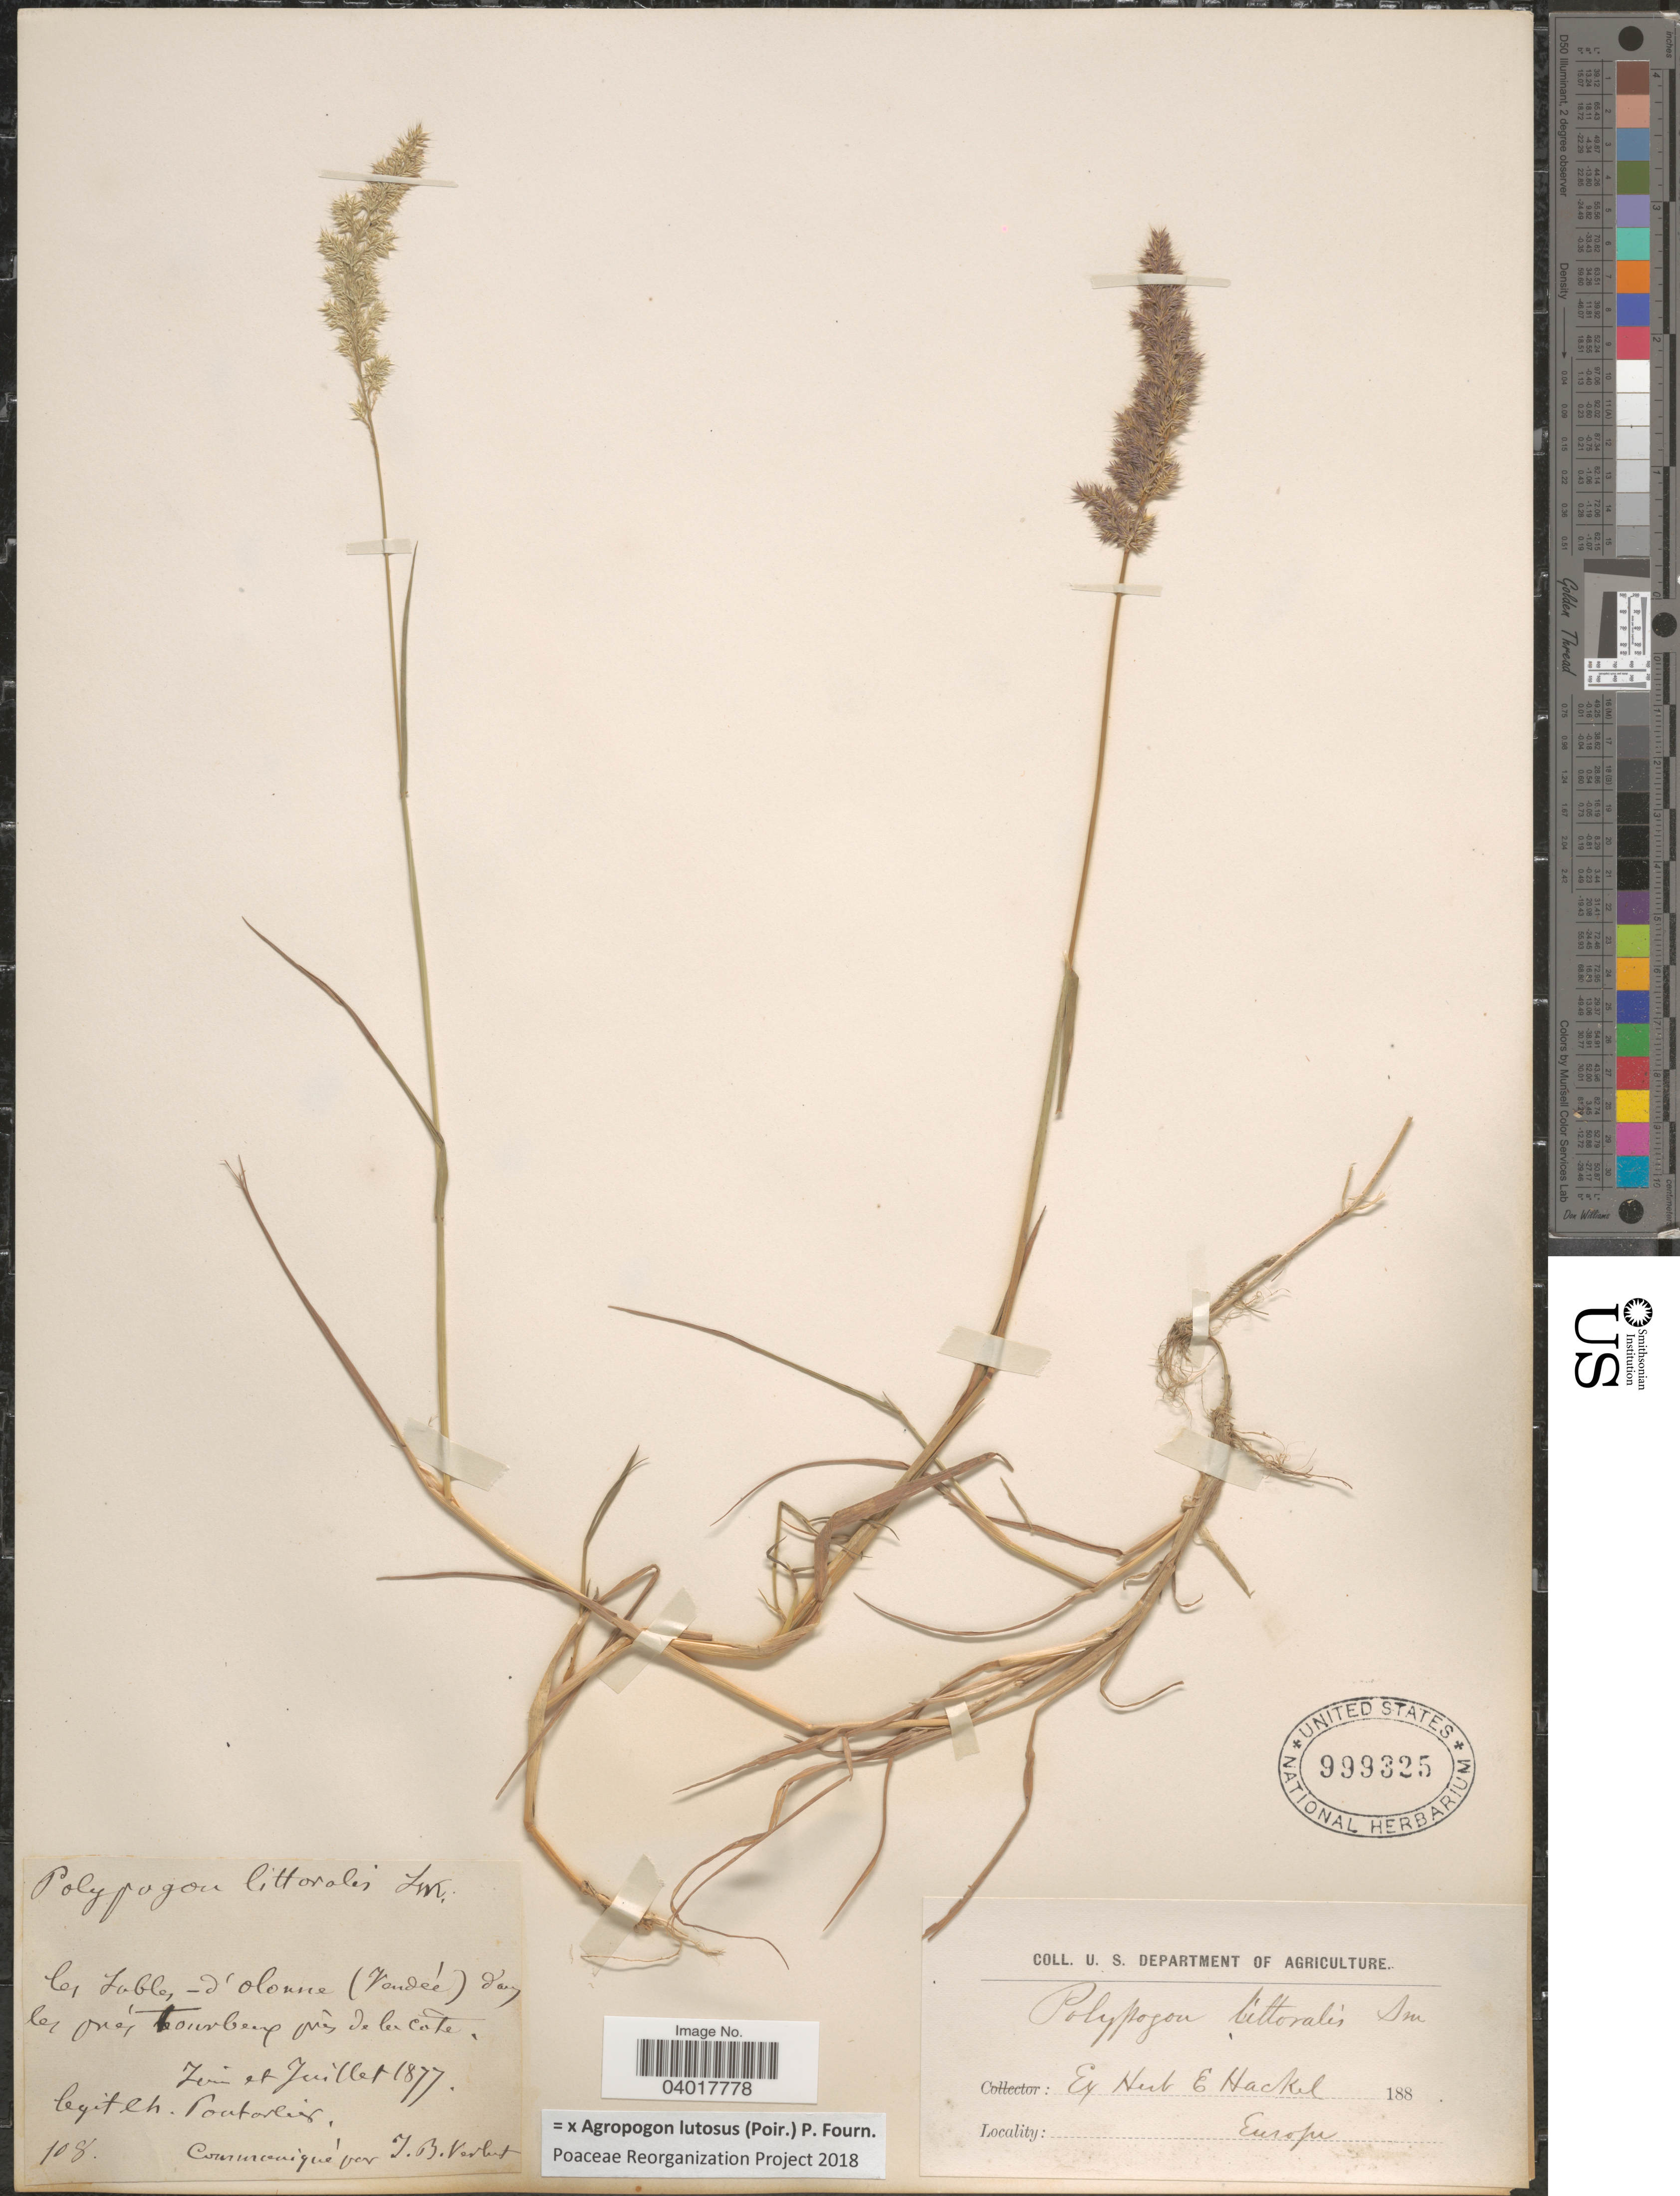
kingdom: Plantae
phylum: Tracheophyta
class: Liliopsida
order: Poales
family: Poaceae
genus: Agropogon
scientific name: x Agropogon lutosus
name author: (Poir.) P. Fourn.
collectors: C. Pontarlier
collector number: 108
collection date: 1877-06/1877-07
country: France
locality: Les Sable, d'Olonne (Vendeé) dans les près Tourbey [interpreted] près de les cote.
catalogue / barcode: US 999325